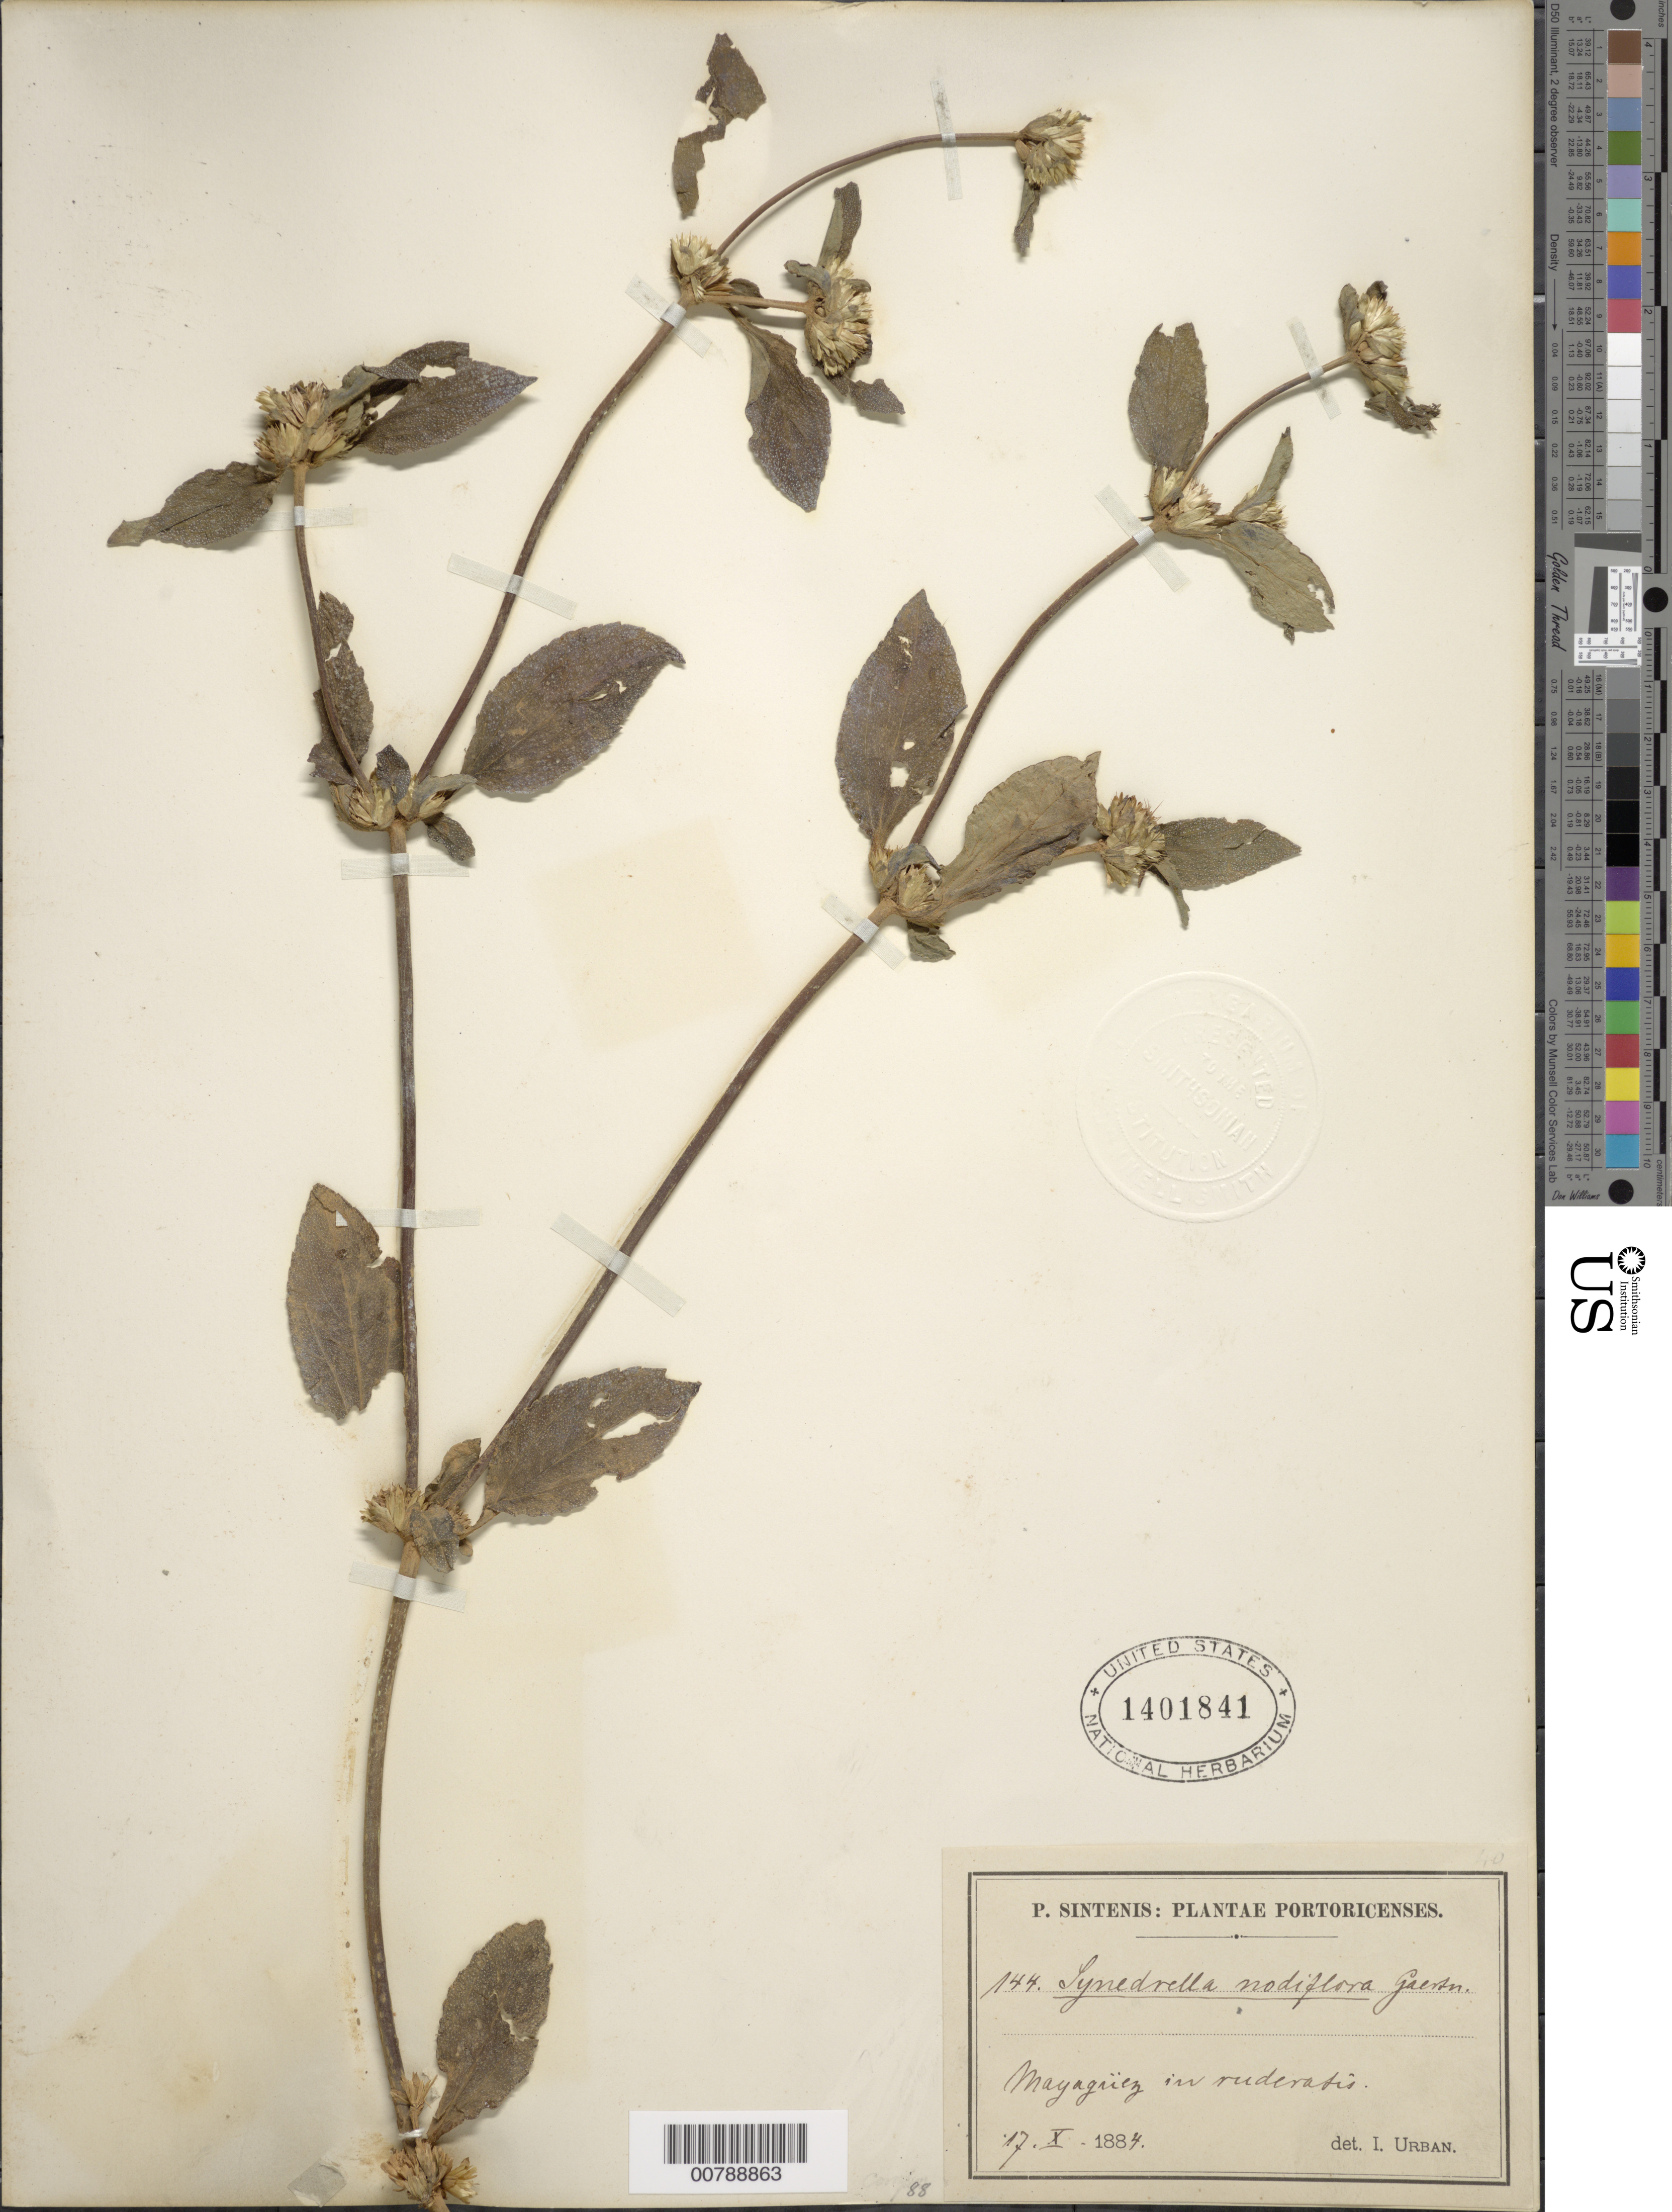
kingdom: Plantae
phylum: Tracheophyta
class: Magnoliopsida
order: Asterales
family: Asteraceae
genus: Synedrella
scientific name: Synedrella nodiflora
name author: (L.) Gaertn.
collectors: P. Sintenis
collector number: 144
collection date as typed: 17 Oct 1884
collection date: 1884-10-17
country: Puerto Rico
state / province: Mayagüez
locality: Mayagüez in ruderalis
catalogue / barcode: US 1401841